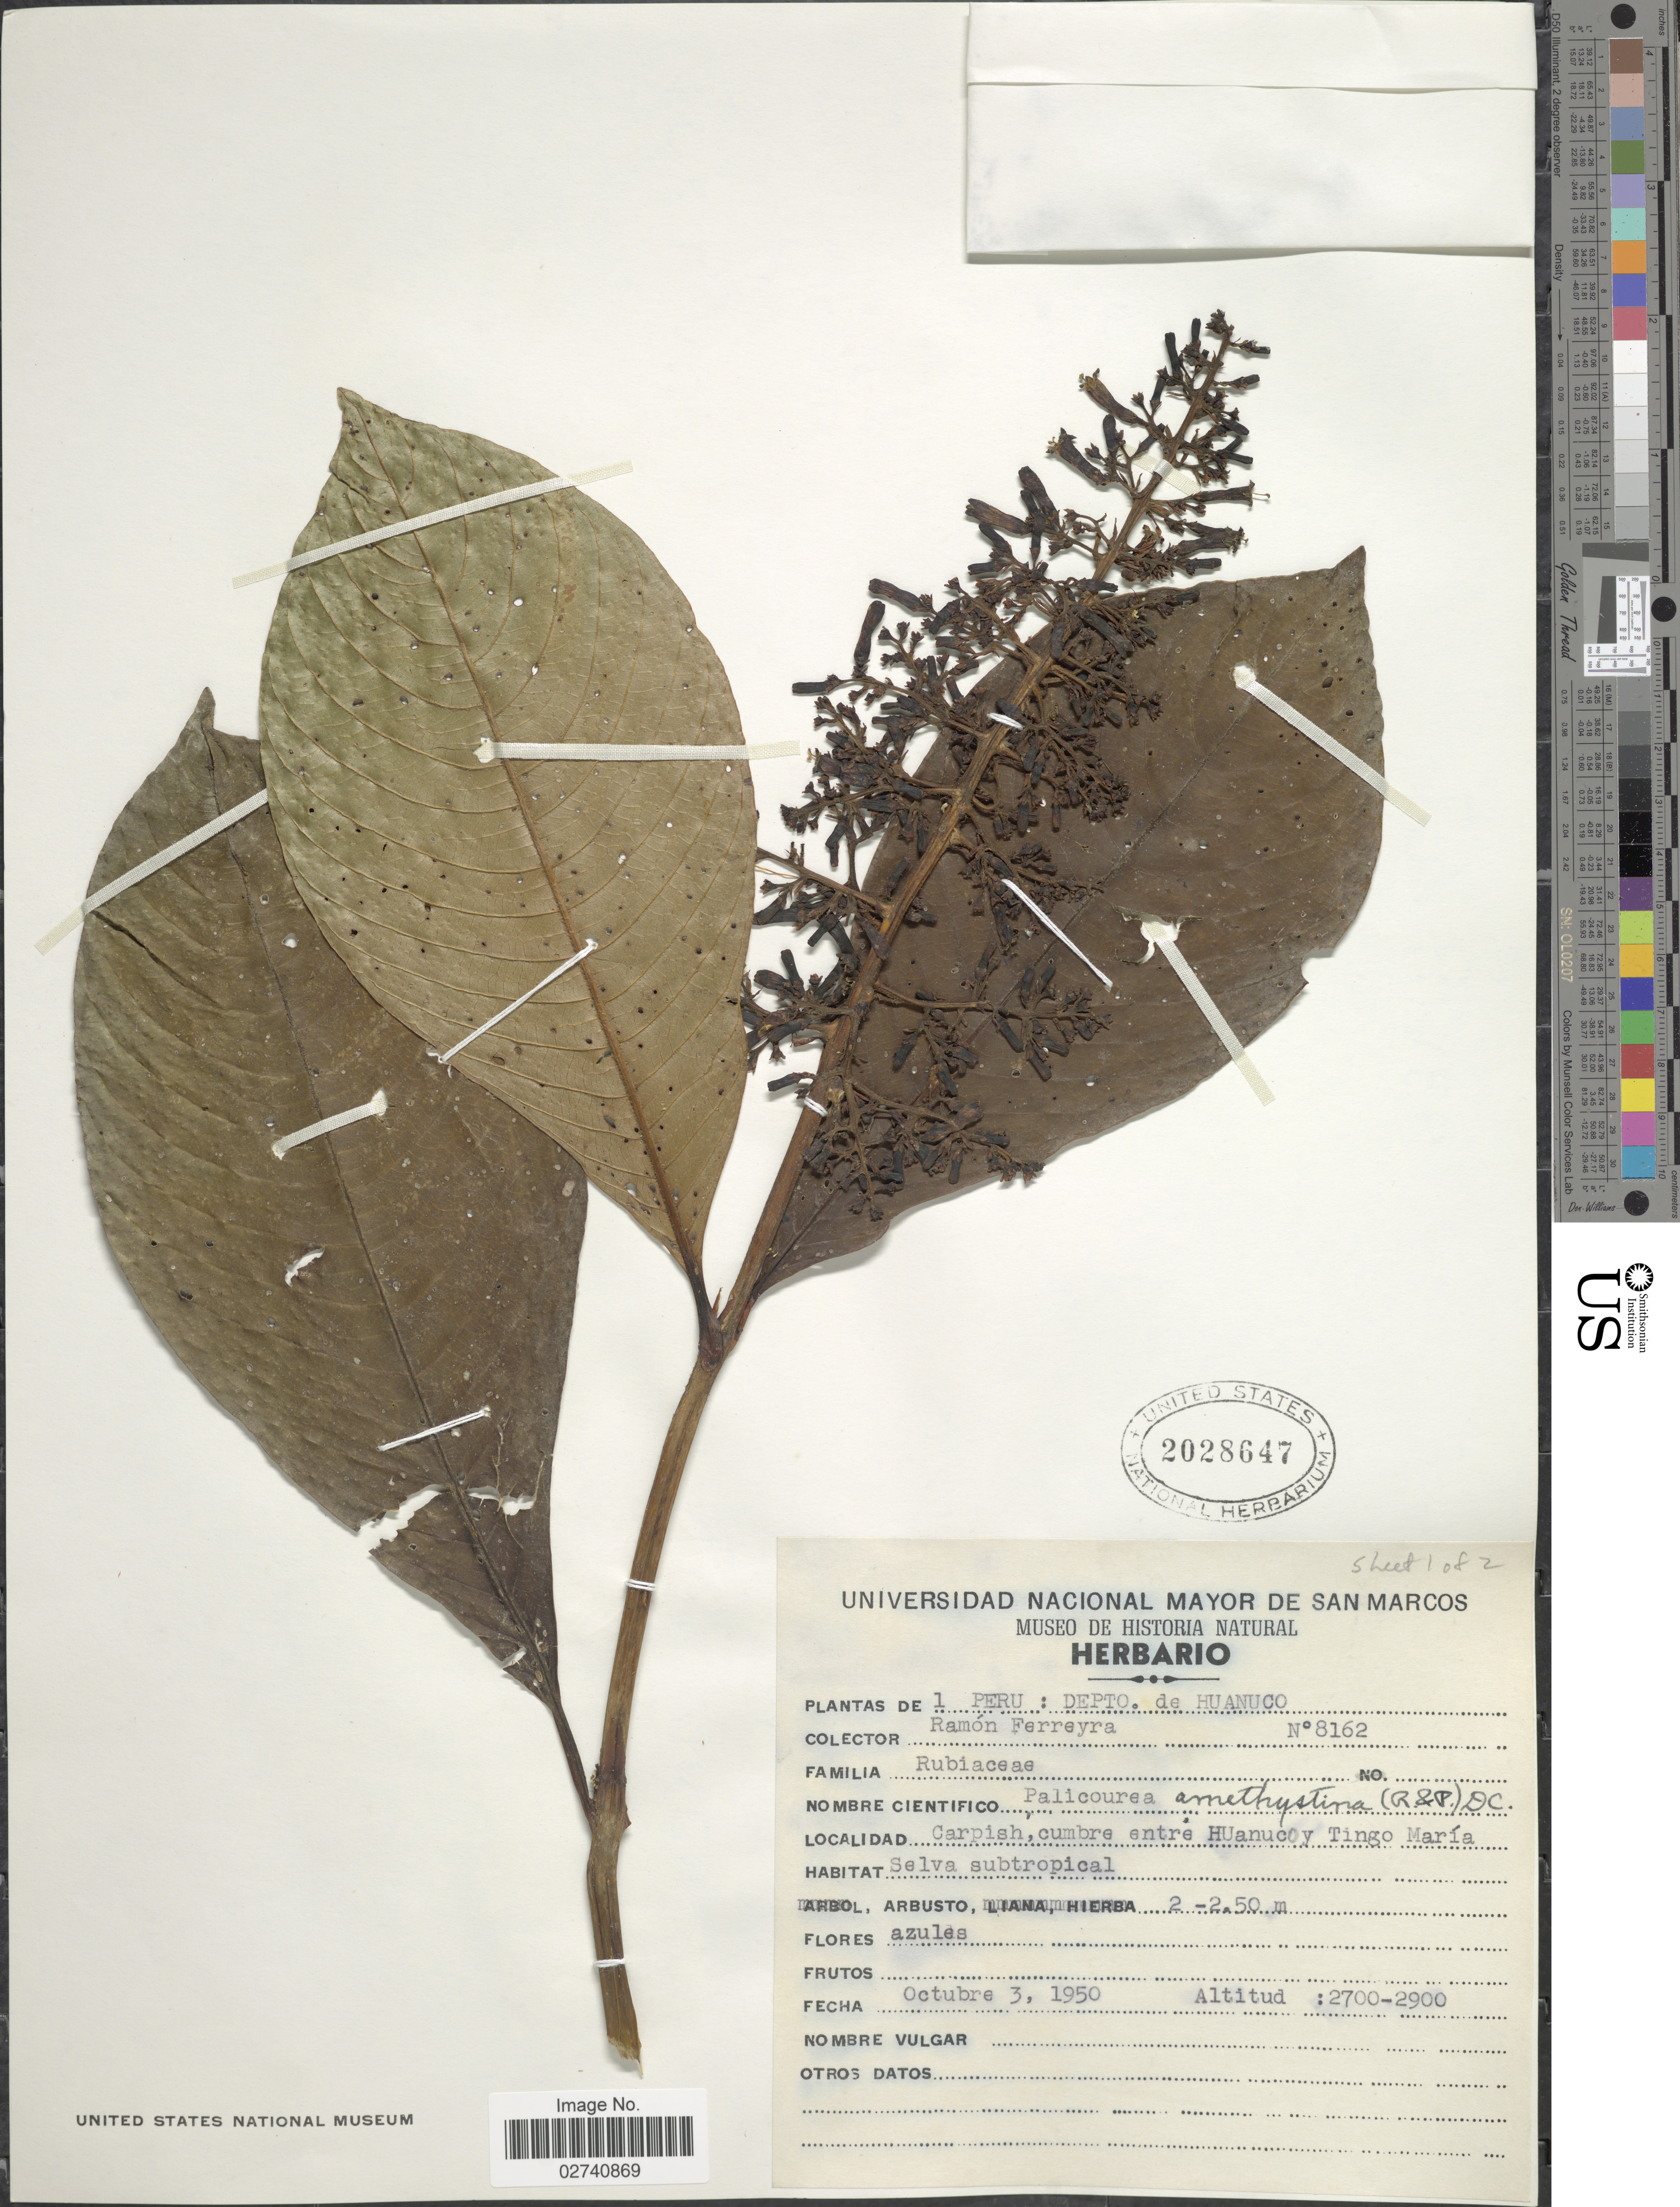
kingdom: Plantae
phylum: Tracheophyta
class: Magnoliopsida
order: Gentianales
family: Rubiaceae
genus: Palicourea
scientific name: Palicourea amethystina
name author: (Ruiz & Pav.) DC.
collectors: R. A. Ferreyra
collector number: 8162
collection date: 1950-10-03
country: Peru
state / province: Huánuco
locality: Carpish, cumbre entre Huanuco y Tingo Maria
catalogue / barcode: US 2028647